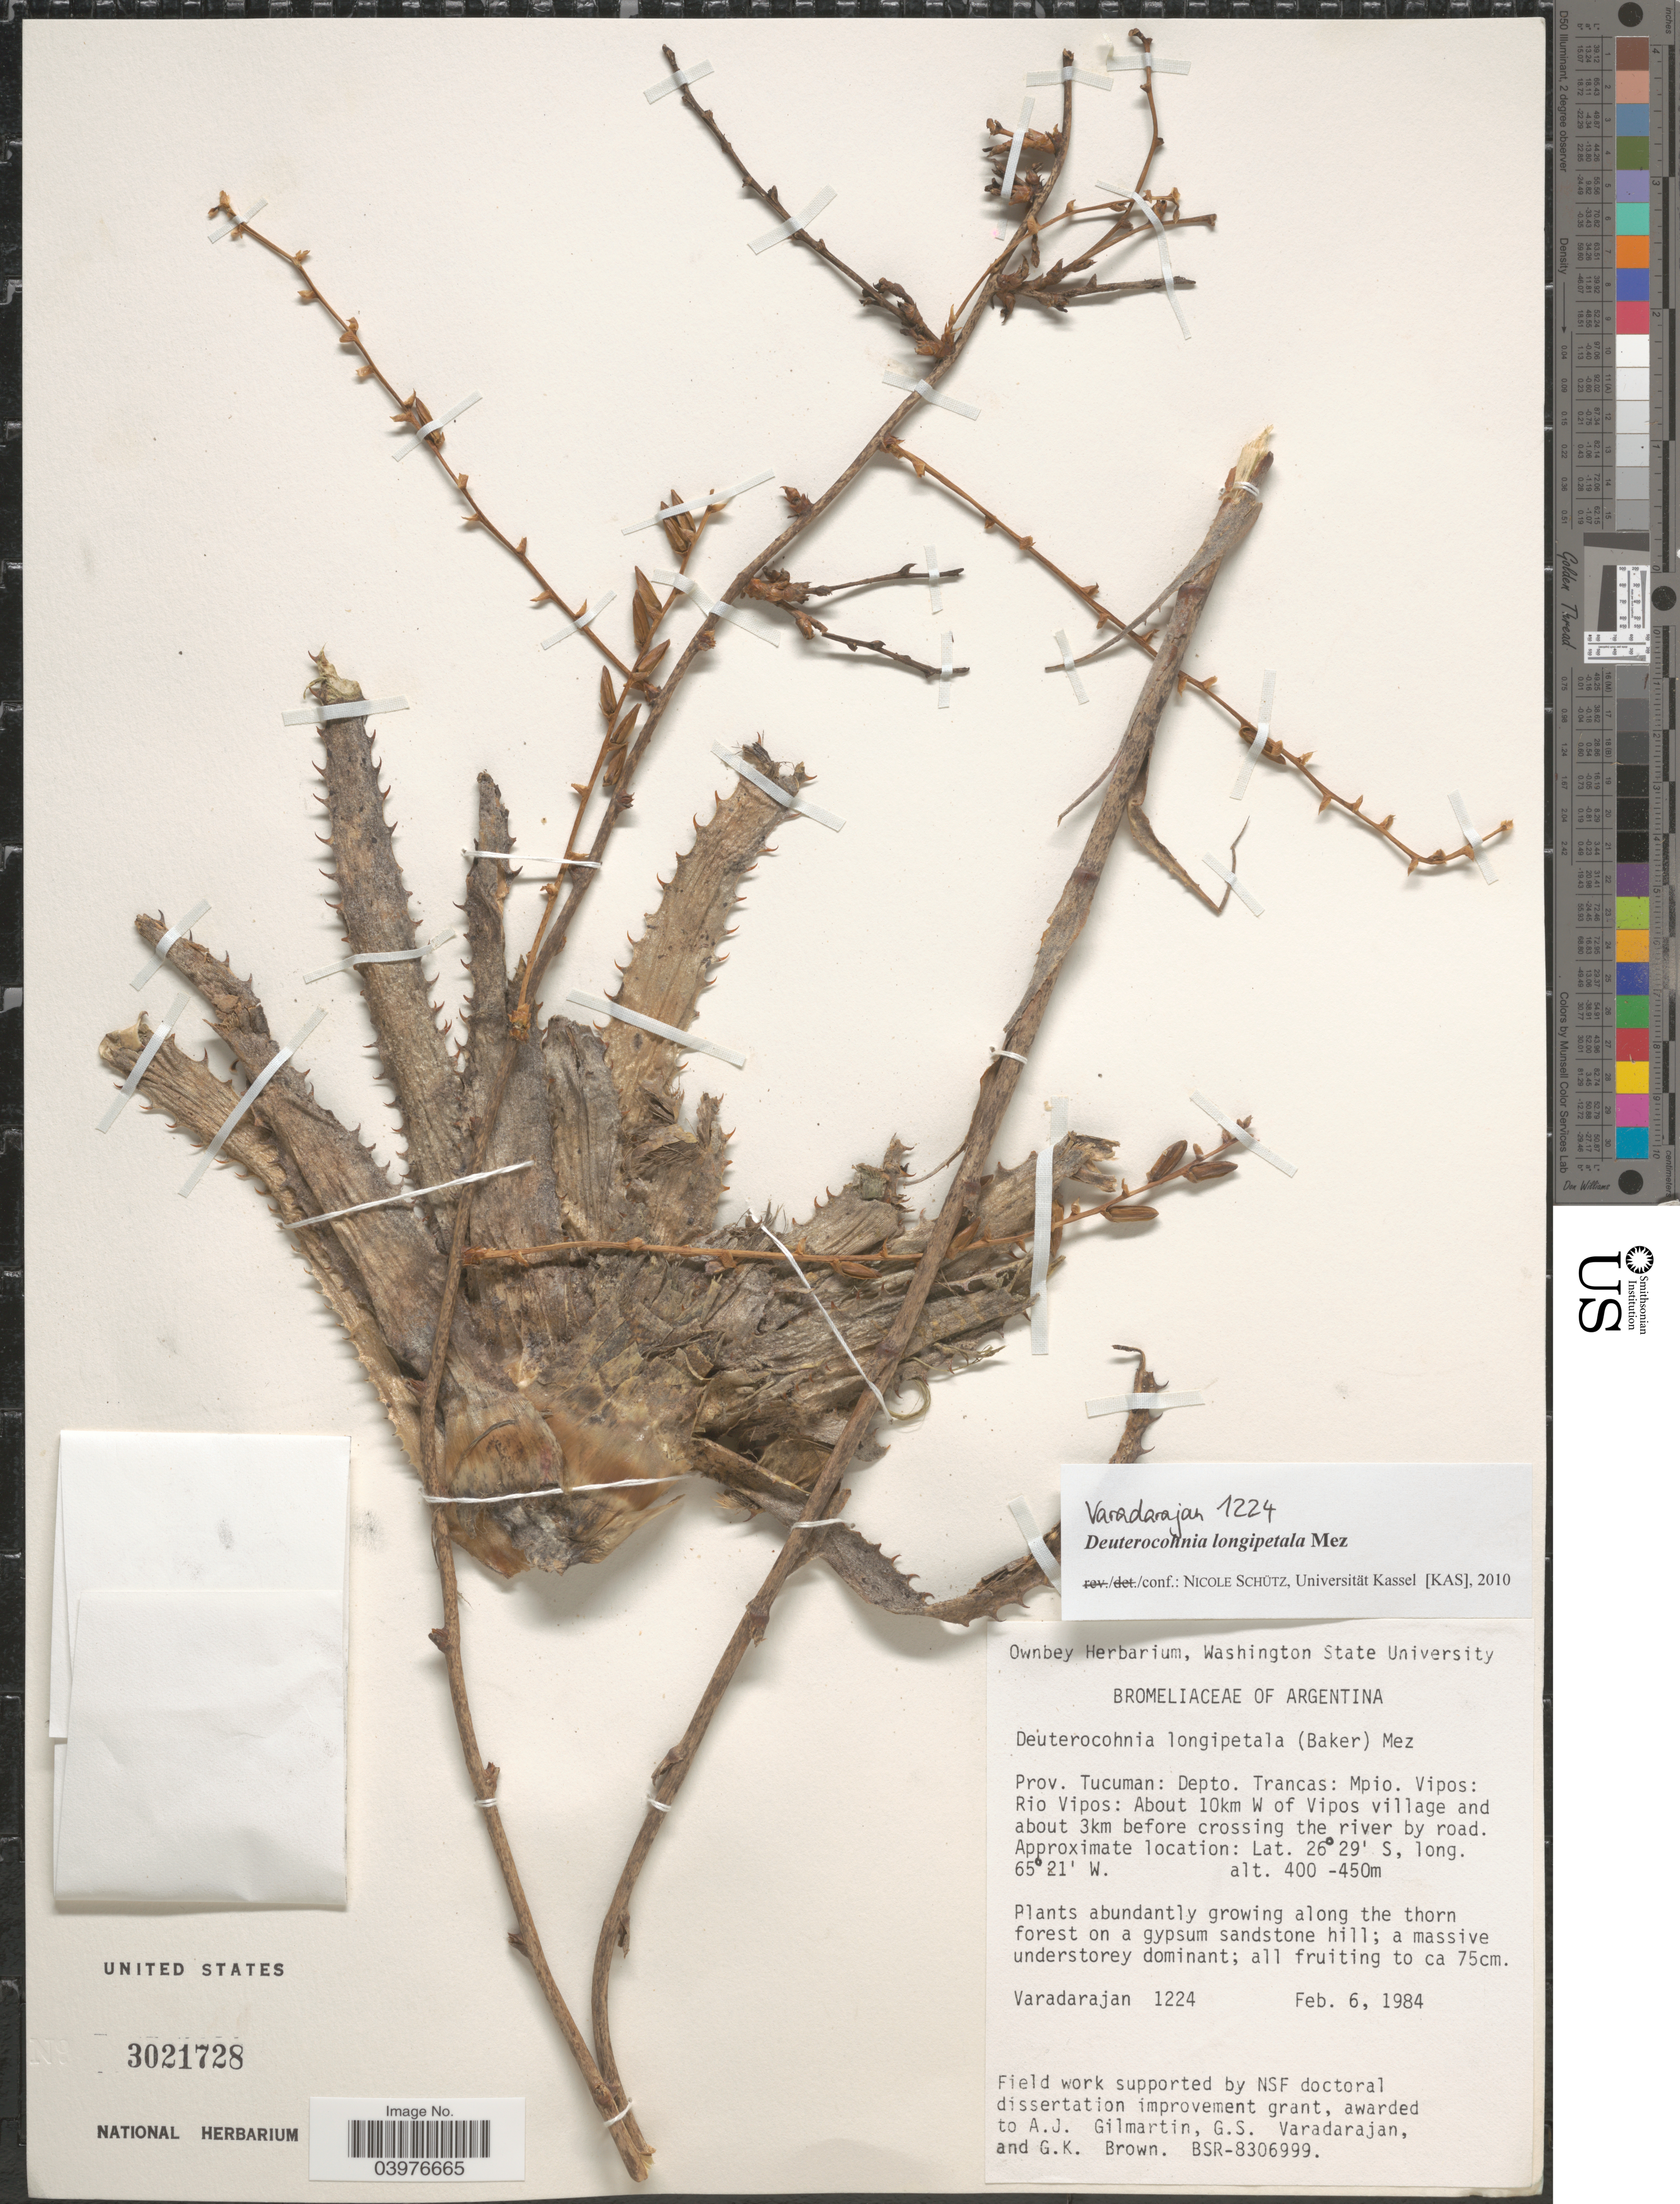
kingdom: Plantae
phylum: Tracheophyta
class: Liliopsida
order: Poales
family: Bromeliaceae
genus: Deuterocohnia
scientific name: Deuterocohnia longipetala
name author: (Baker) Mez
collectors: G. S. Varadarajan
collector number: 1224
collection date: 1984-02-06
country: Argentina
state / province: Tucuman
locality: Depto. Trancas: Mpio. Vipos: Rio Vipos: About 10km W of Vipos village and about 3km before crossing the river by road.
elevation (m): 400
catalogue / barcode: US 3021728